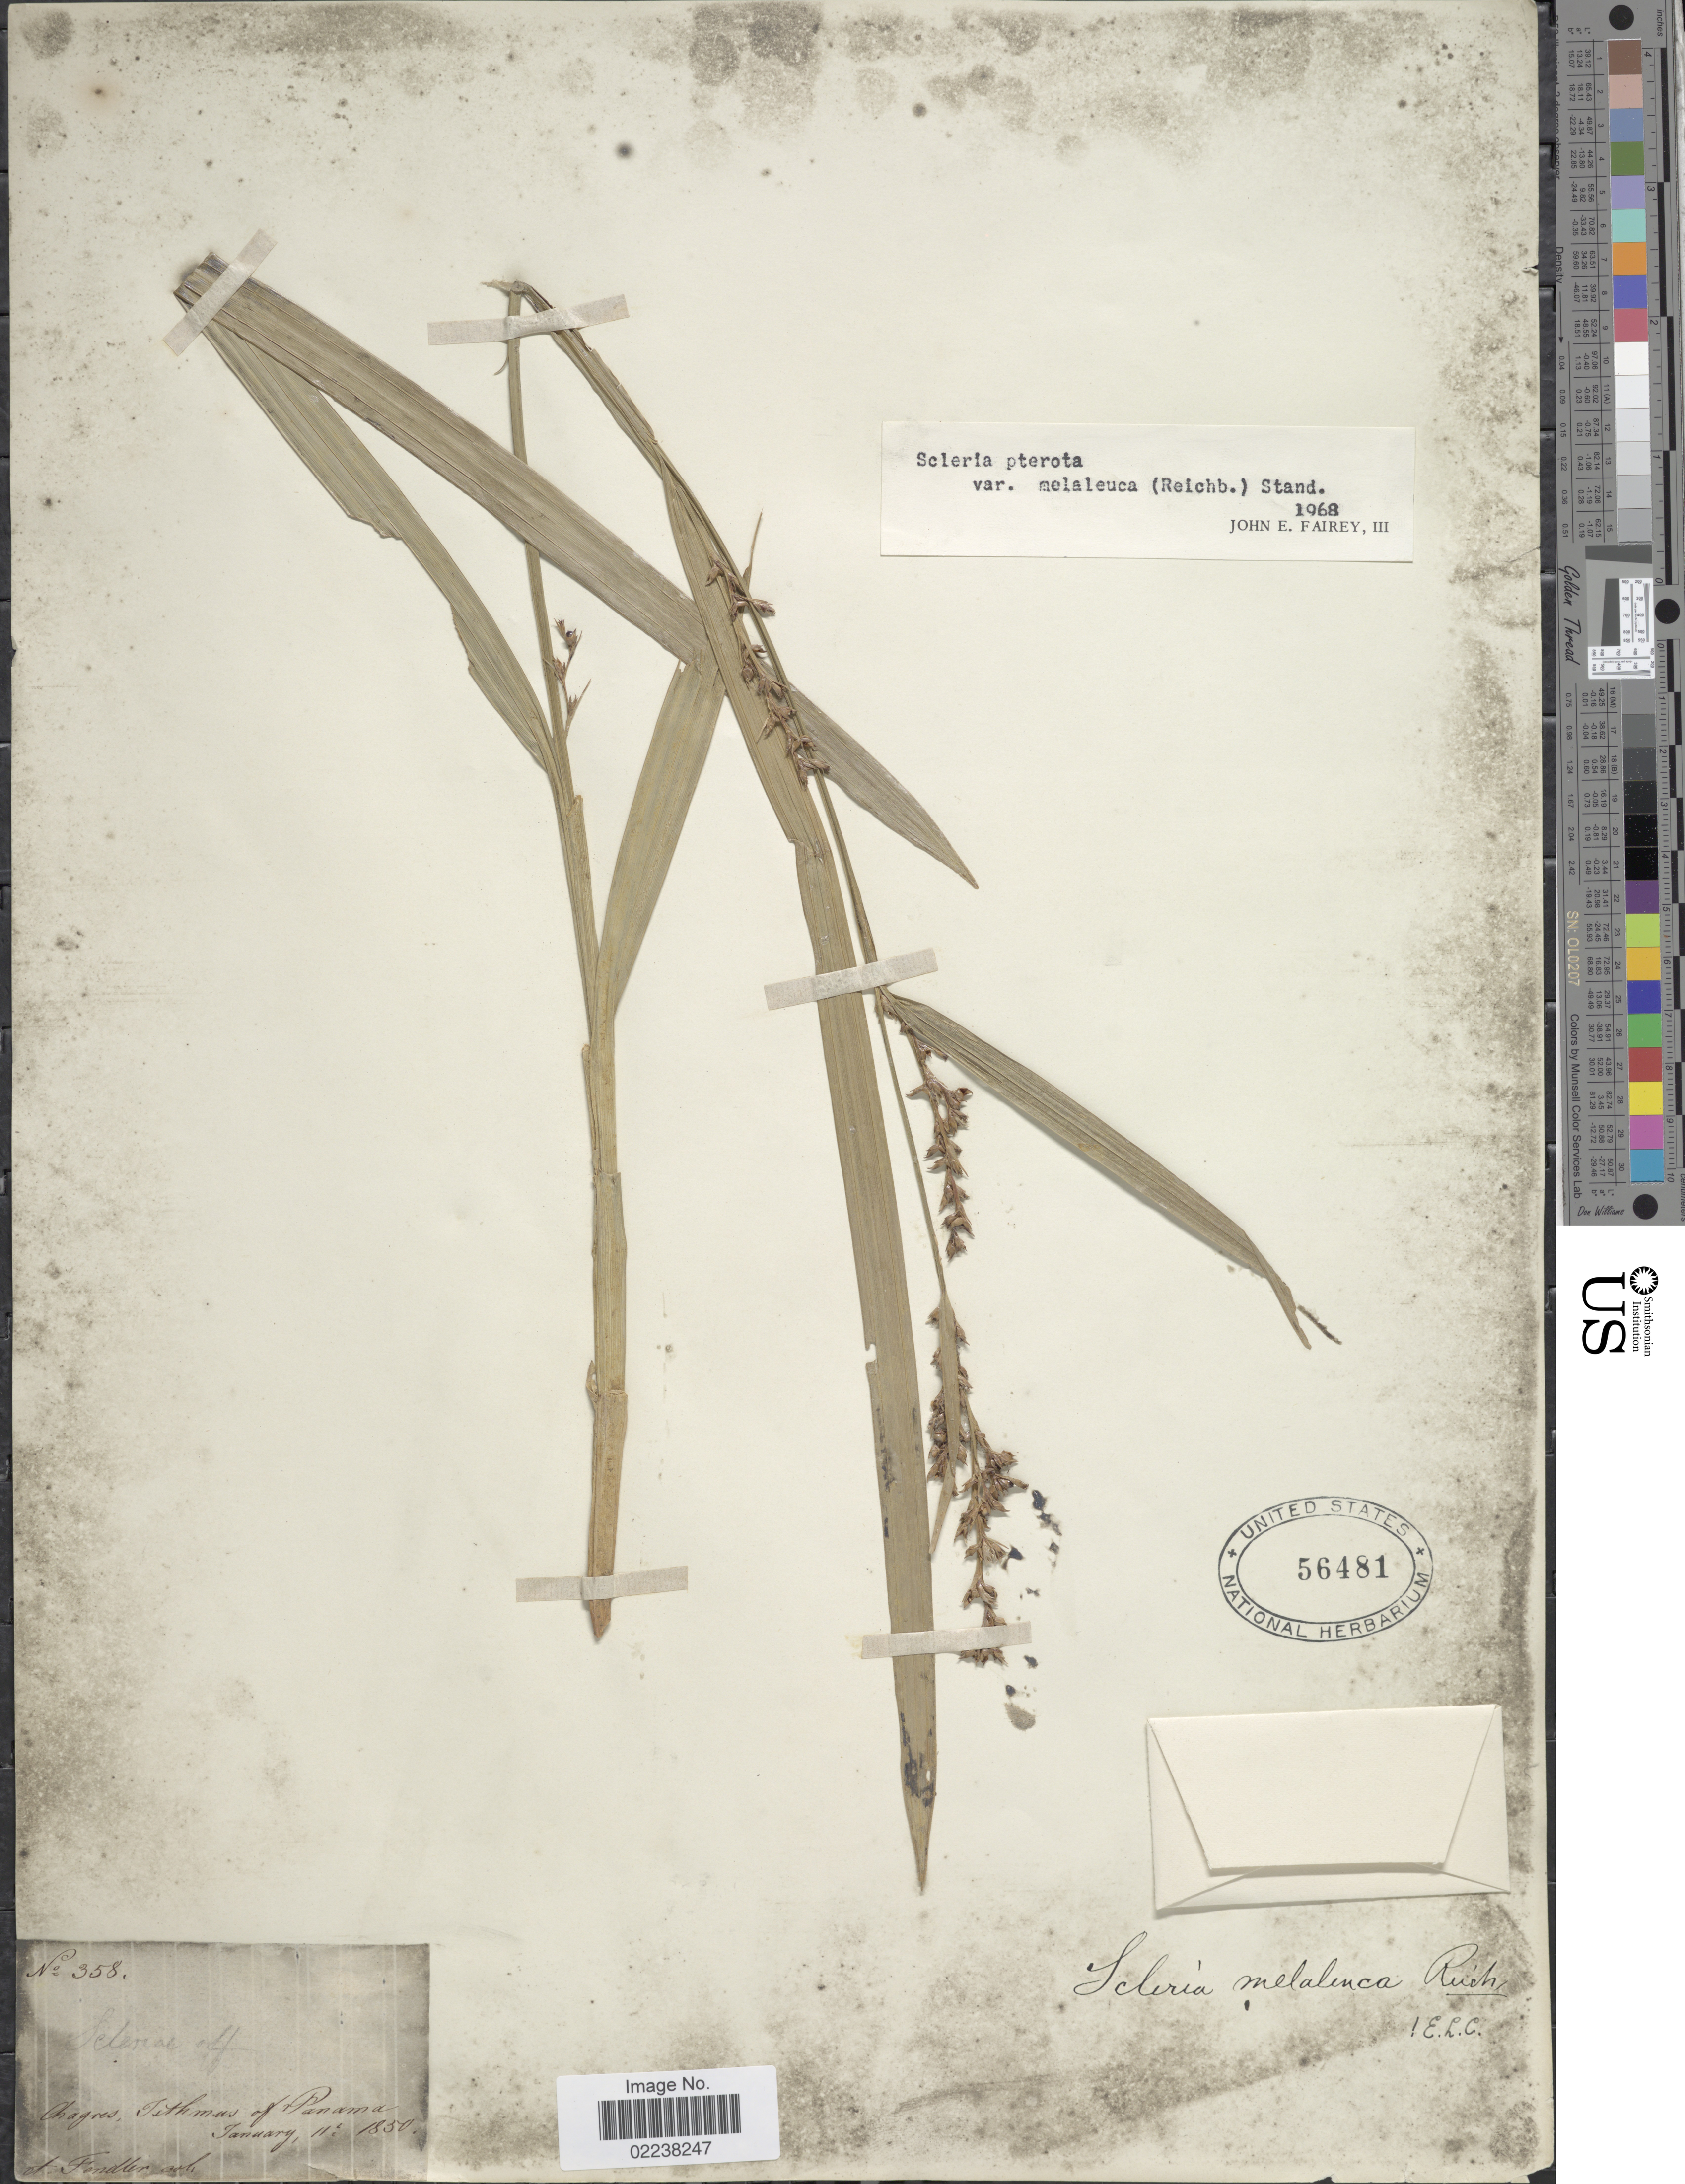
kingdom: Plantae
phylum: Tracheophyta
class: Liliopsida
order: Poales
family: Cyperaceae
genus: Scleria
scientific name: Scleria gaertneri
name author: Raddi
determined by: Strong, Mark T., (BOT), Smithsonian Institution - National Museum of Natural History (UNITED STATES)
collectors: -. Fendler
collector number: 358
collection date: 1850-01-11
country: Panama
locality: Chagnes, Isthmus of Panama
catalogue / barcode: US 56481